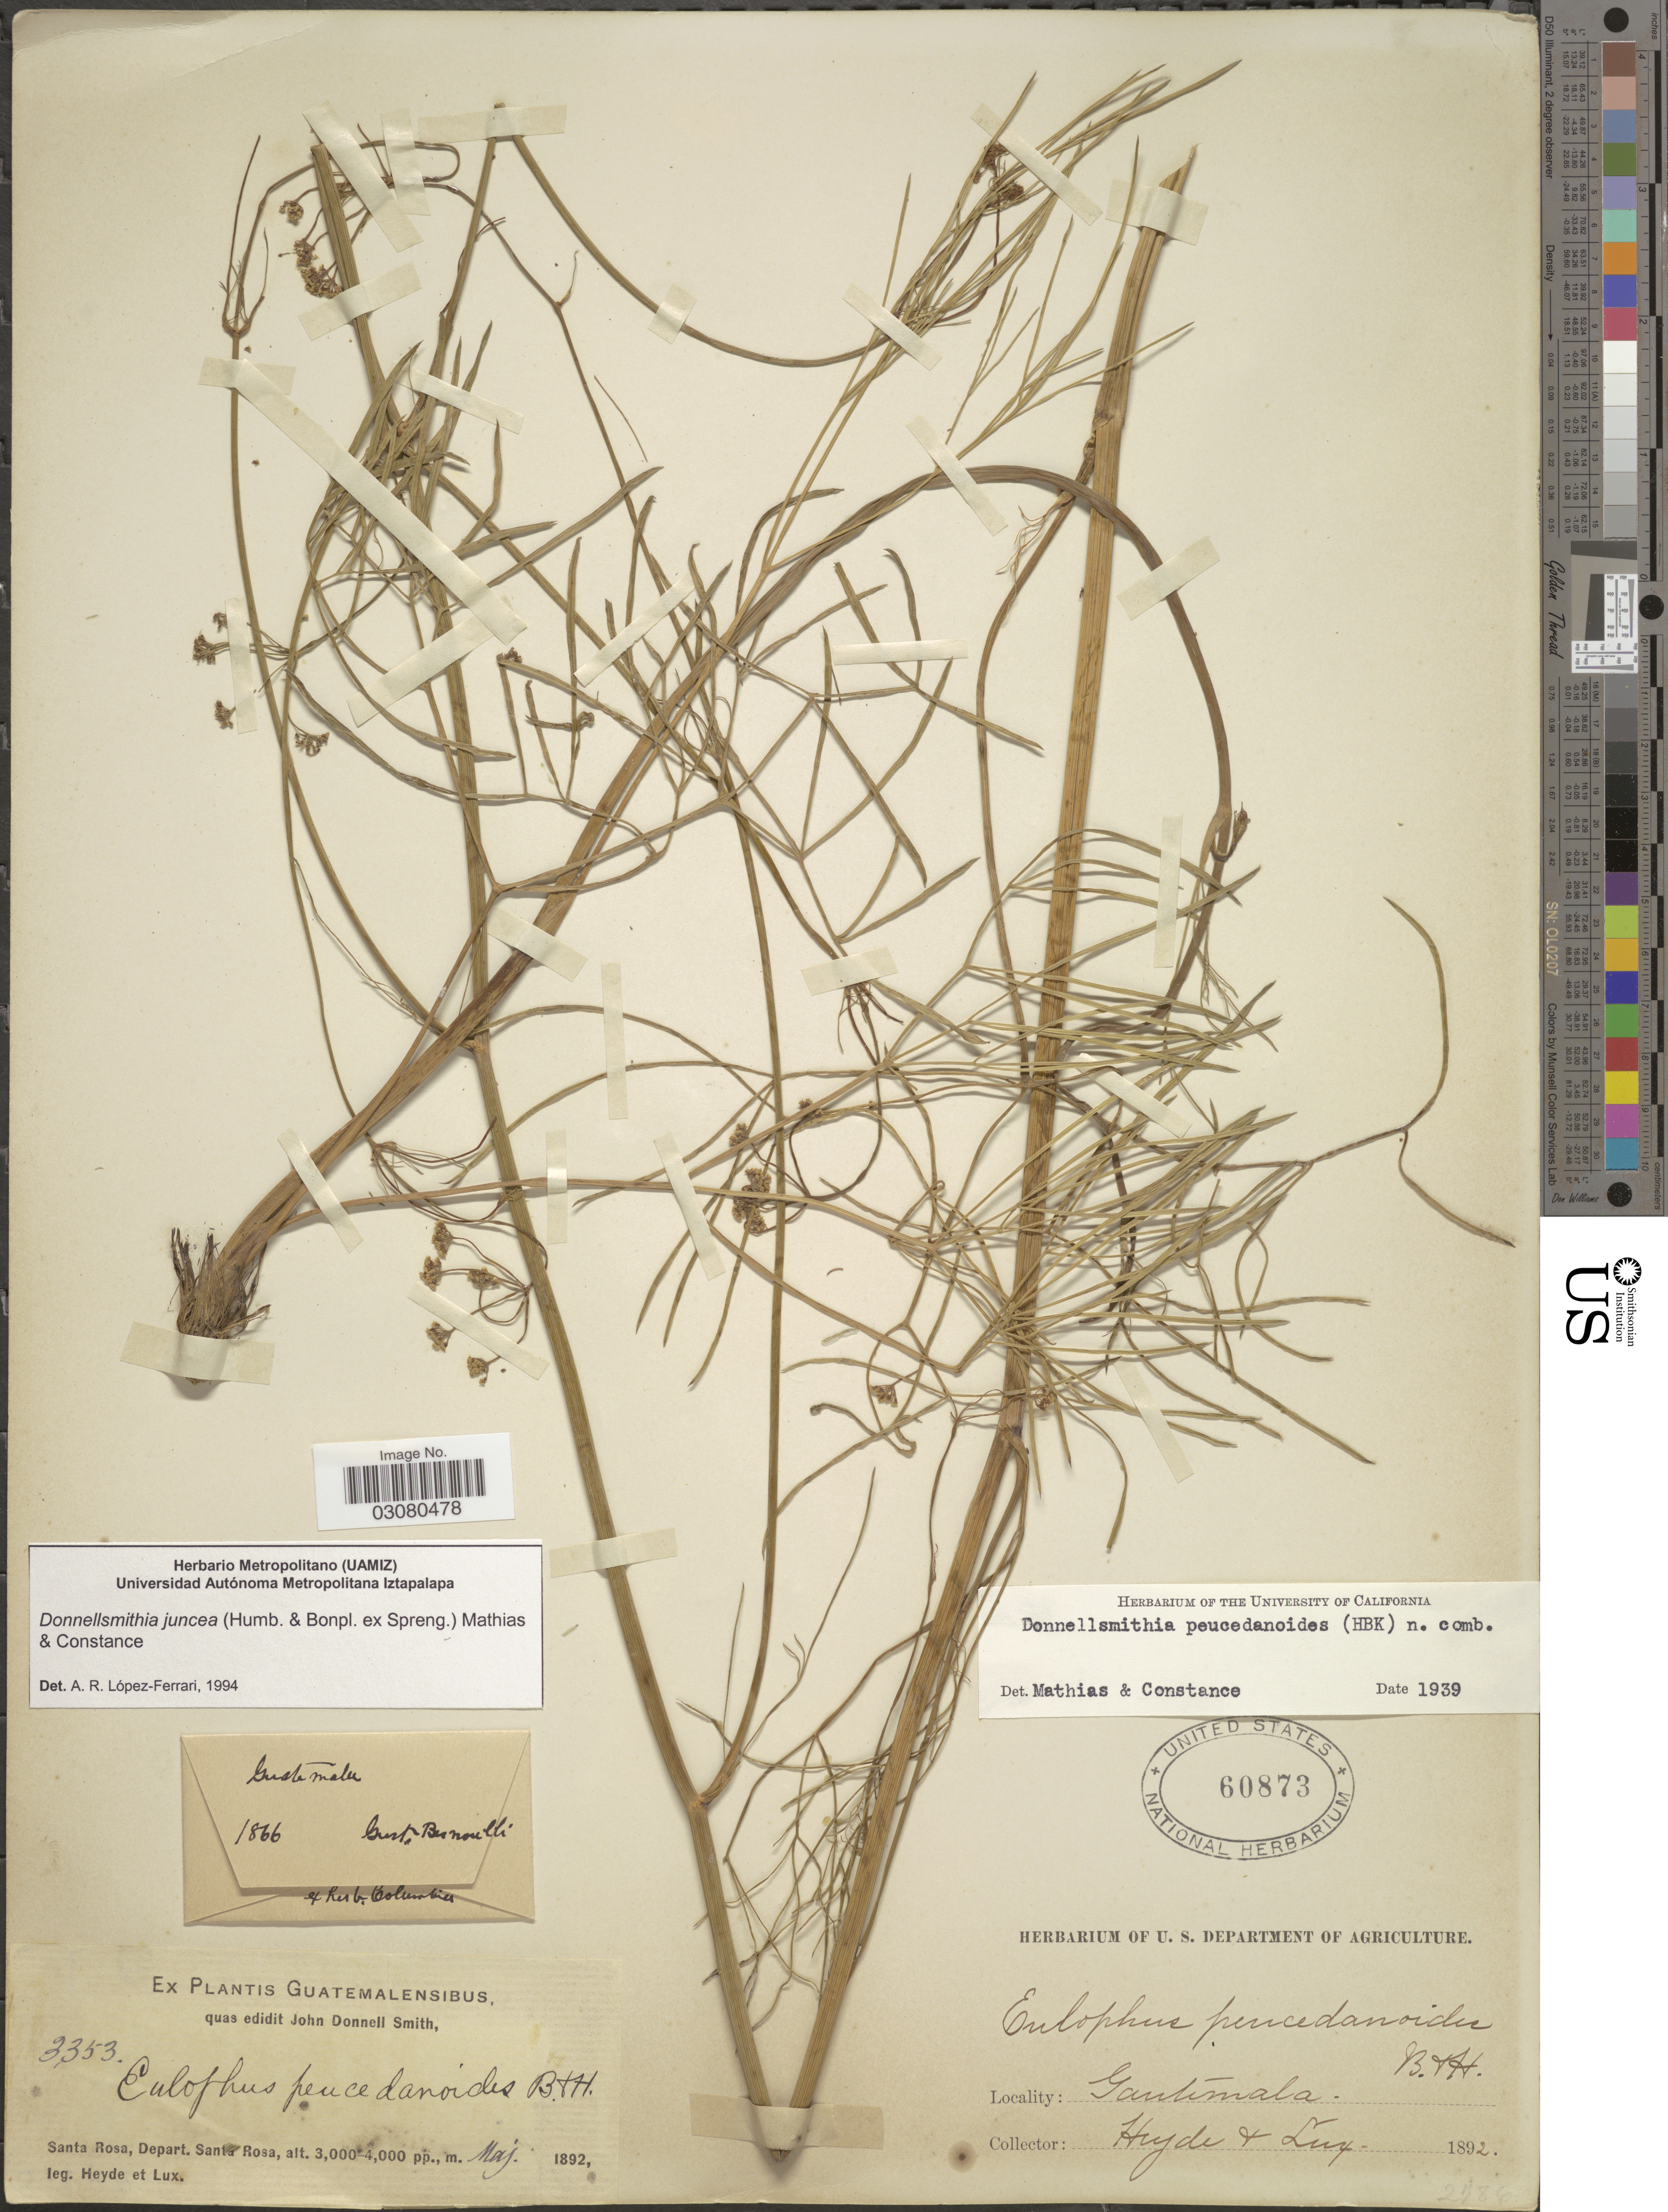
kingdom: Plantae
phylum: Tracheophyta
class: Magnoliopsida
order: Apiales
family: Apiaceae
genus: Donnellsmithia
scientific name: Donnellsmithia juncea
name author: (Humb. & Bonpl. ex Spreng.) Mathias & Constance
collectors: Heyde & Lux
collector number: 3353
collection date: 1892-05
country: Guatemala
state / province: Santa Rosa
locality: Depart. Santa Rosa.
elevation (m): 914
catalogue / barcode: US 60873